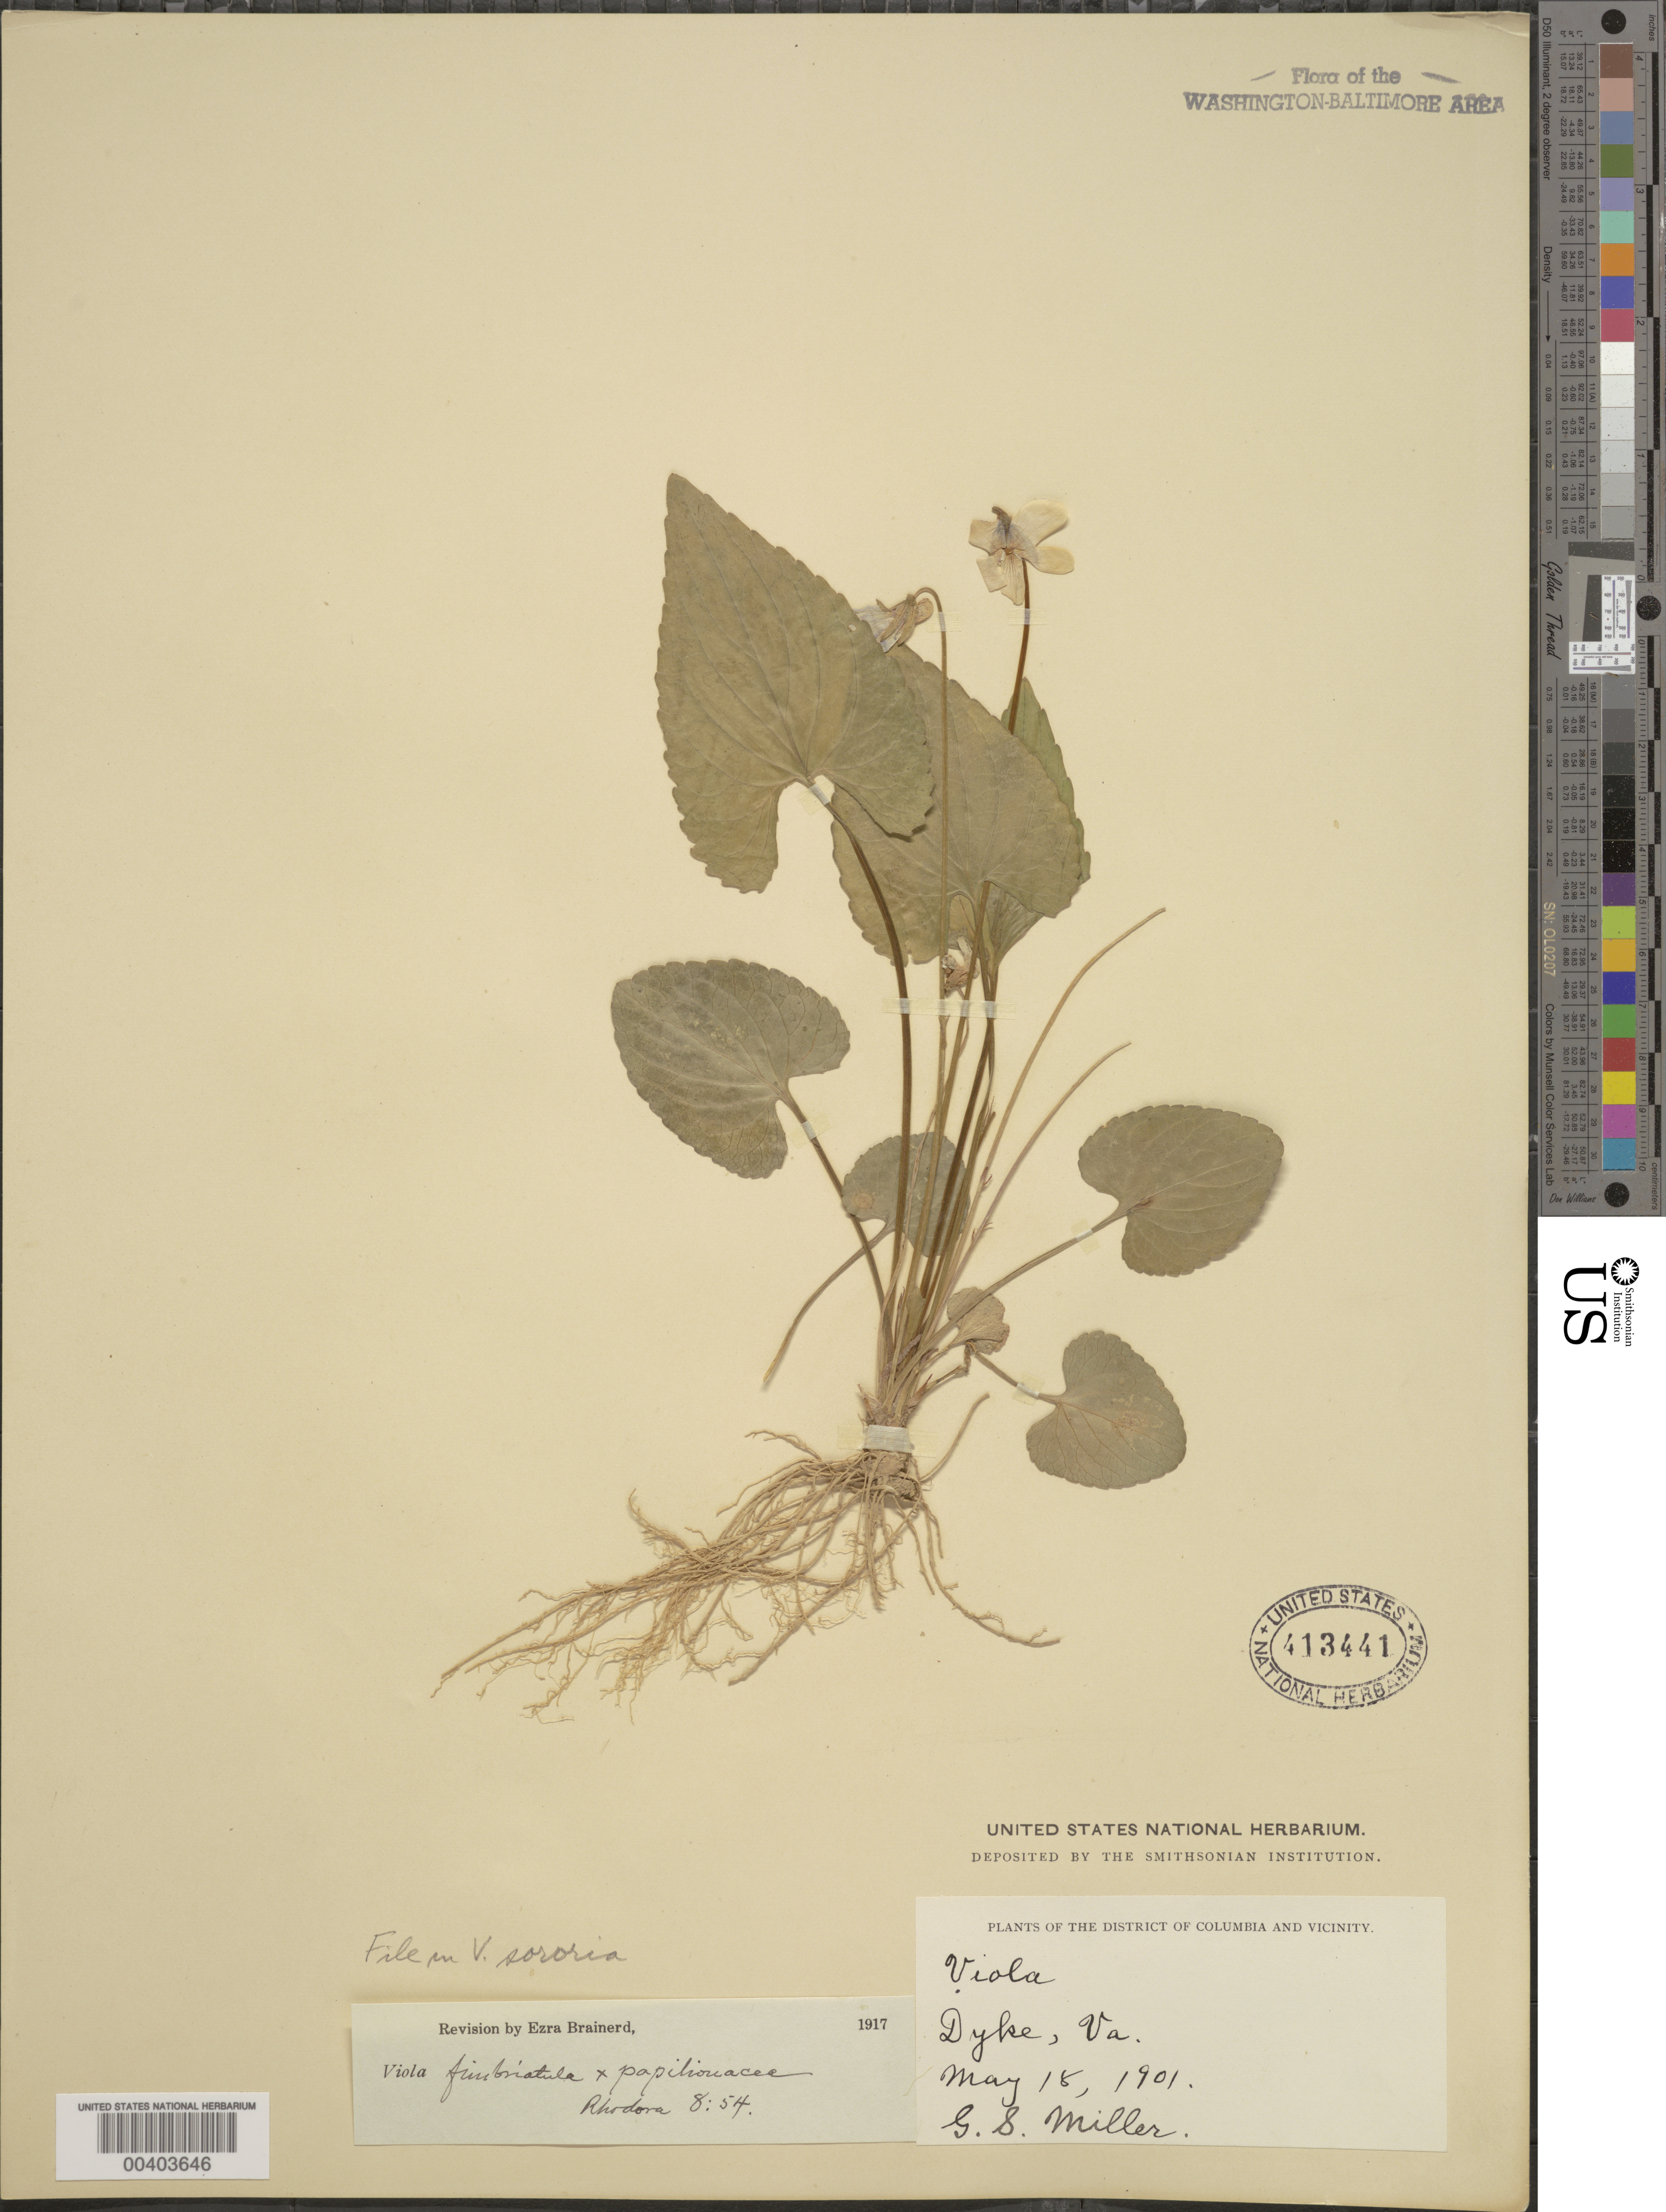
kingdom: Plantae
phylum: Tracheophyta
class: Magnoliopsida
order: Malpighiales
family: Violaceae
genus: Viola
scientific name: Viola sagittata var. ovata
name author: (Nutt.) Torr. & A. Gray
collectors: G. S. Miller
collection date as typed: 18 May 1901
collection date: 1901-05-18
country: United States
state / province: Virginia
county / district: Fairfax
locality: Dyke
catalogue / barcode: US 413441